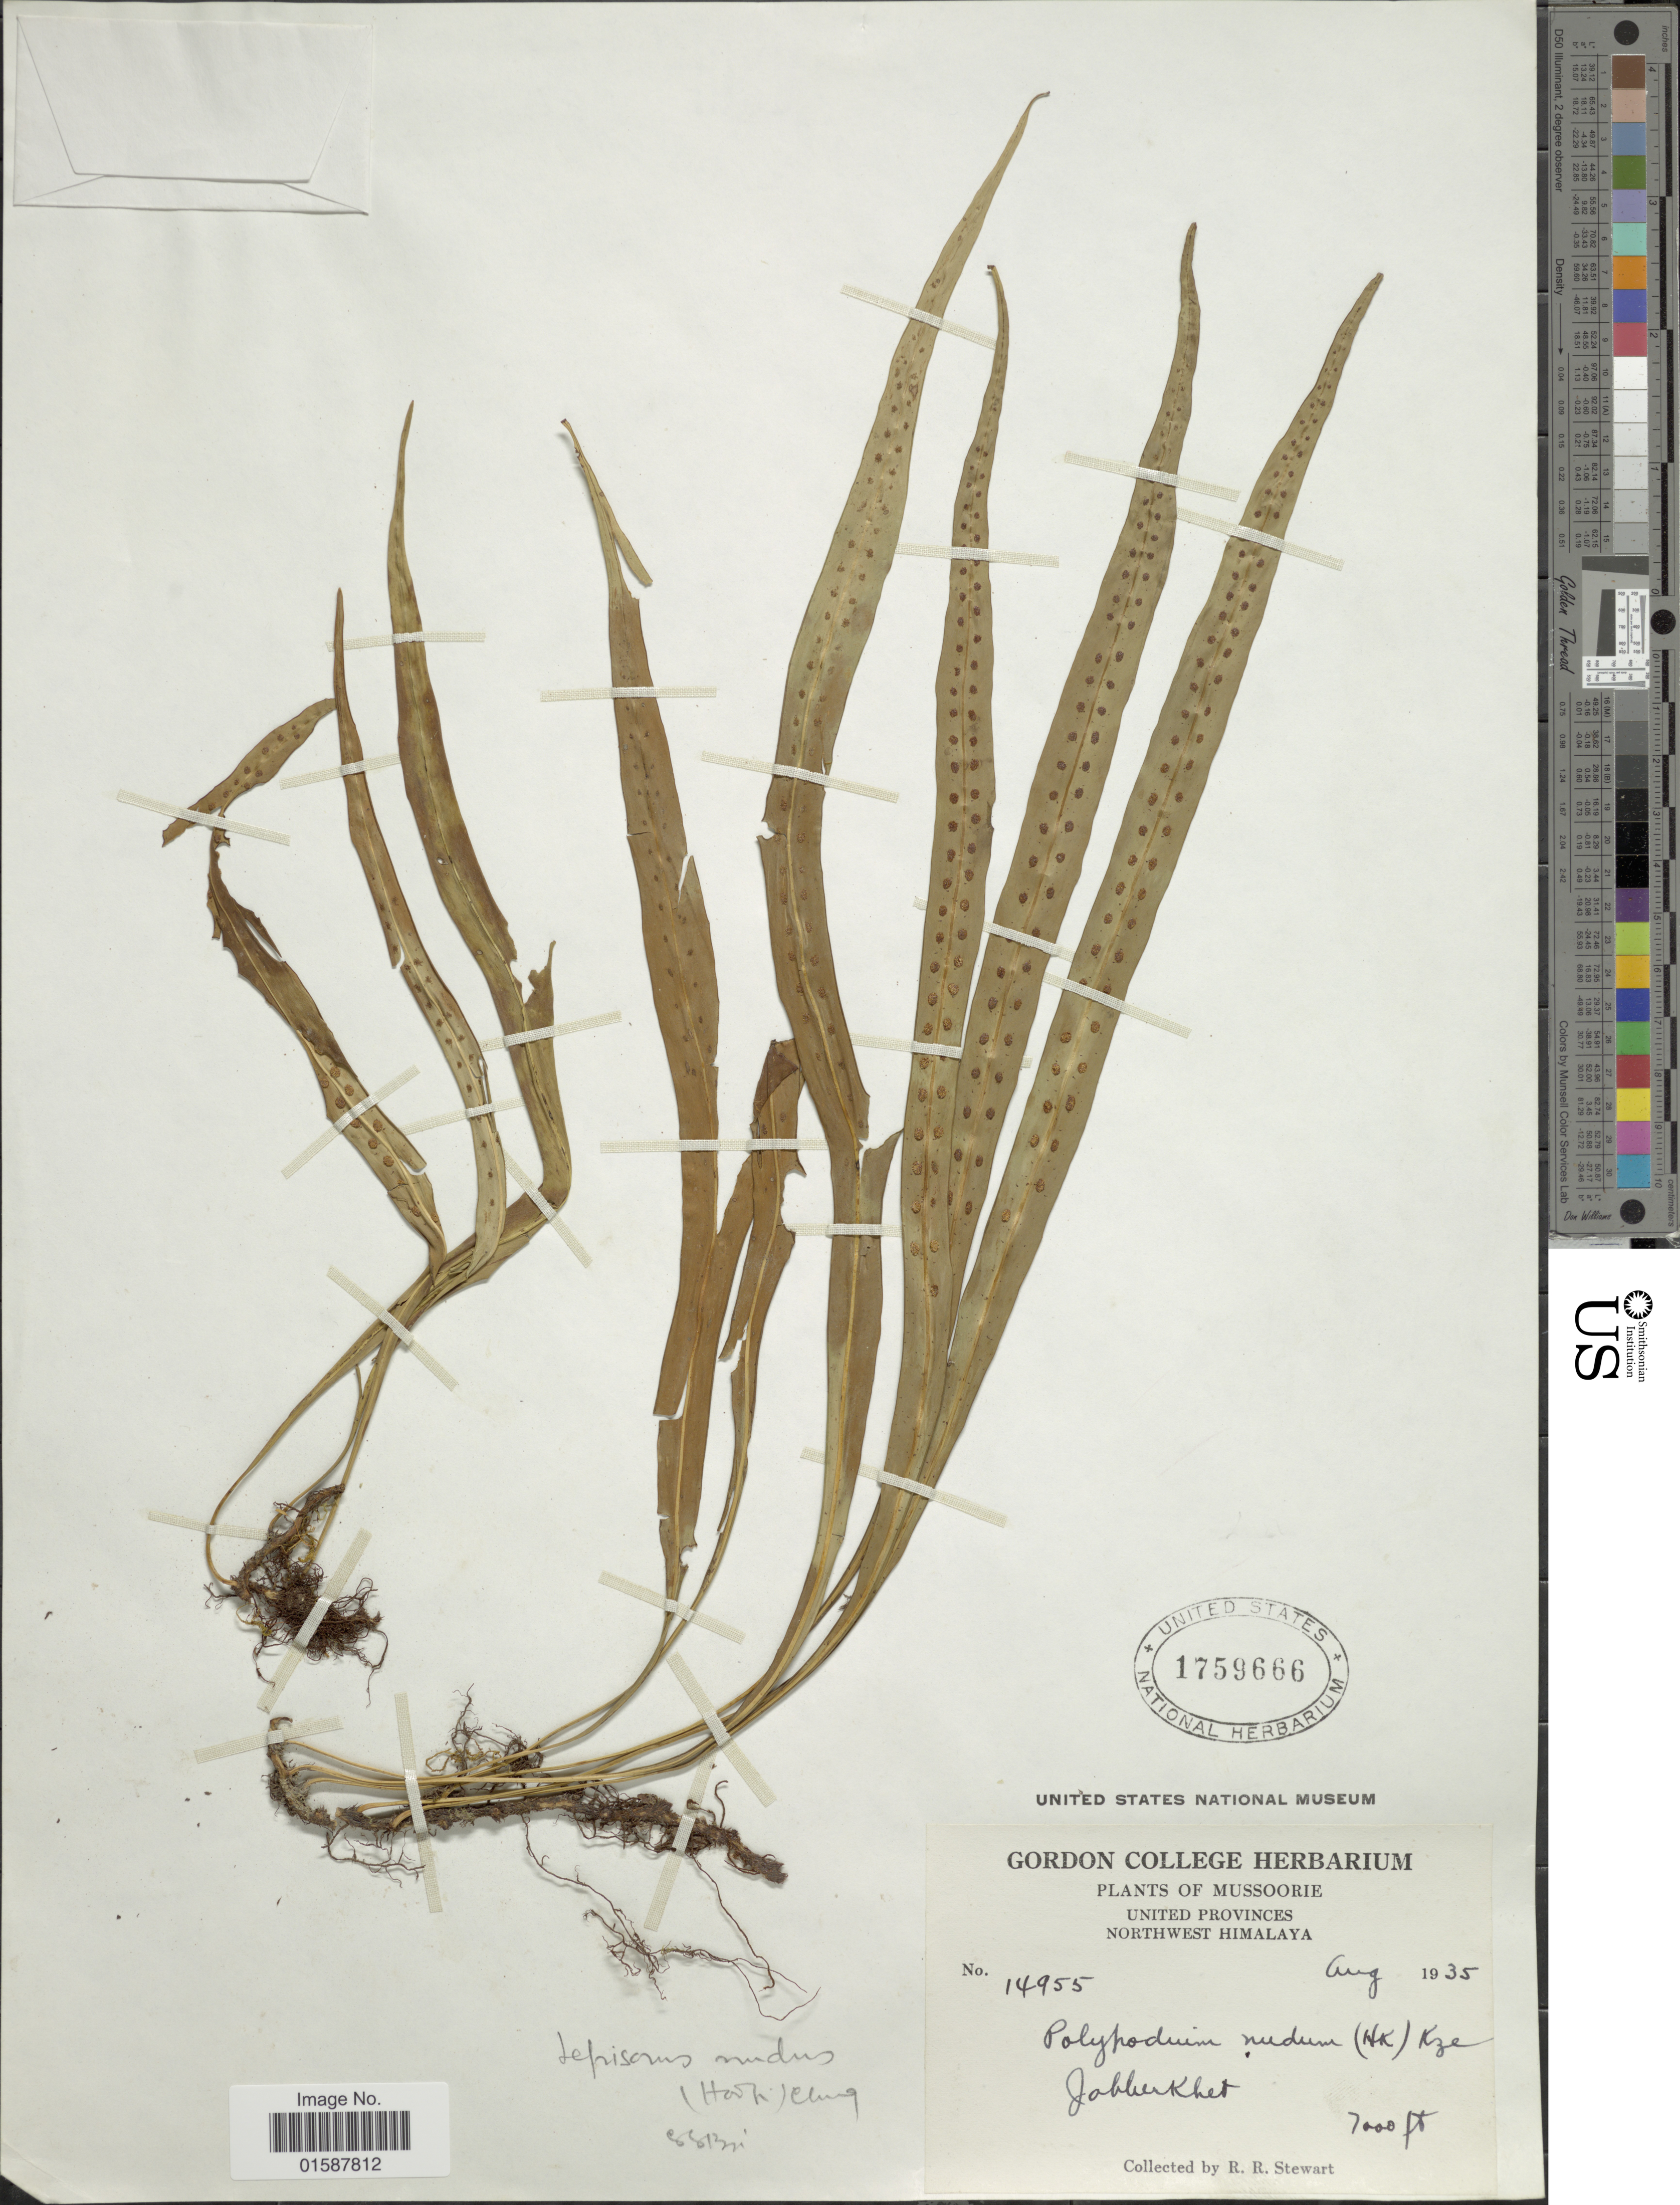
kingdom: Plantae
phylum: Tracheophyta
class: Polypodiopsida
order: Polypodiales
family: Polypodiaceae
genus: Lepisorus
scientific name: Lepisorus nuduisculum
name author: (Kunze)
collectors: R. R. Stewart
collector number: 14955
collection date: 1935-08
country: India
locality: Mussoorie. United Provinces. Northwest Himalaya. Jabberkhet (Jabarkhet).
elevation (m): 2134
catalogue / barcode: US 1759666